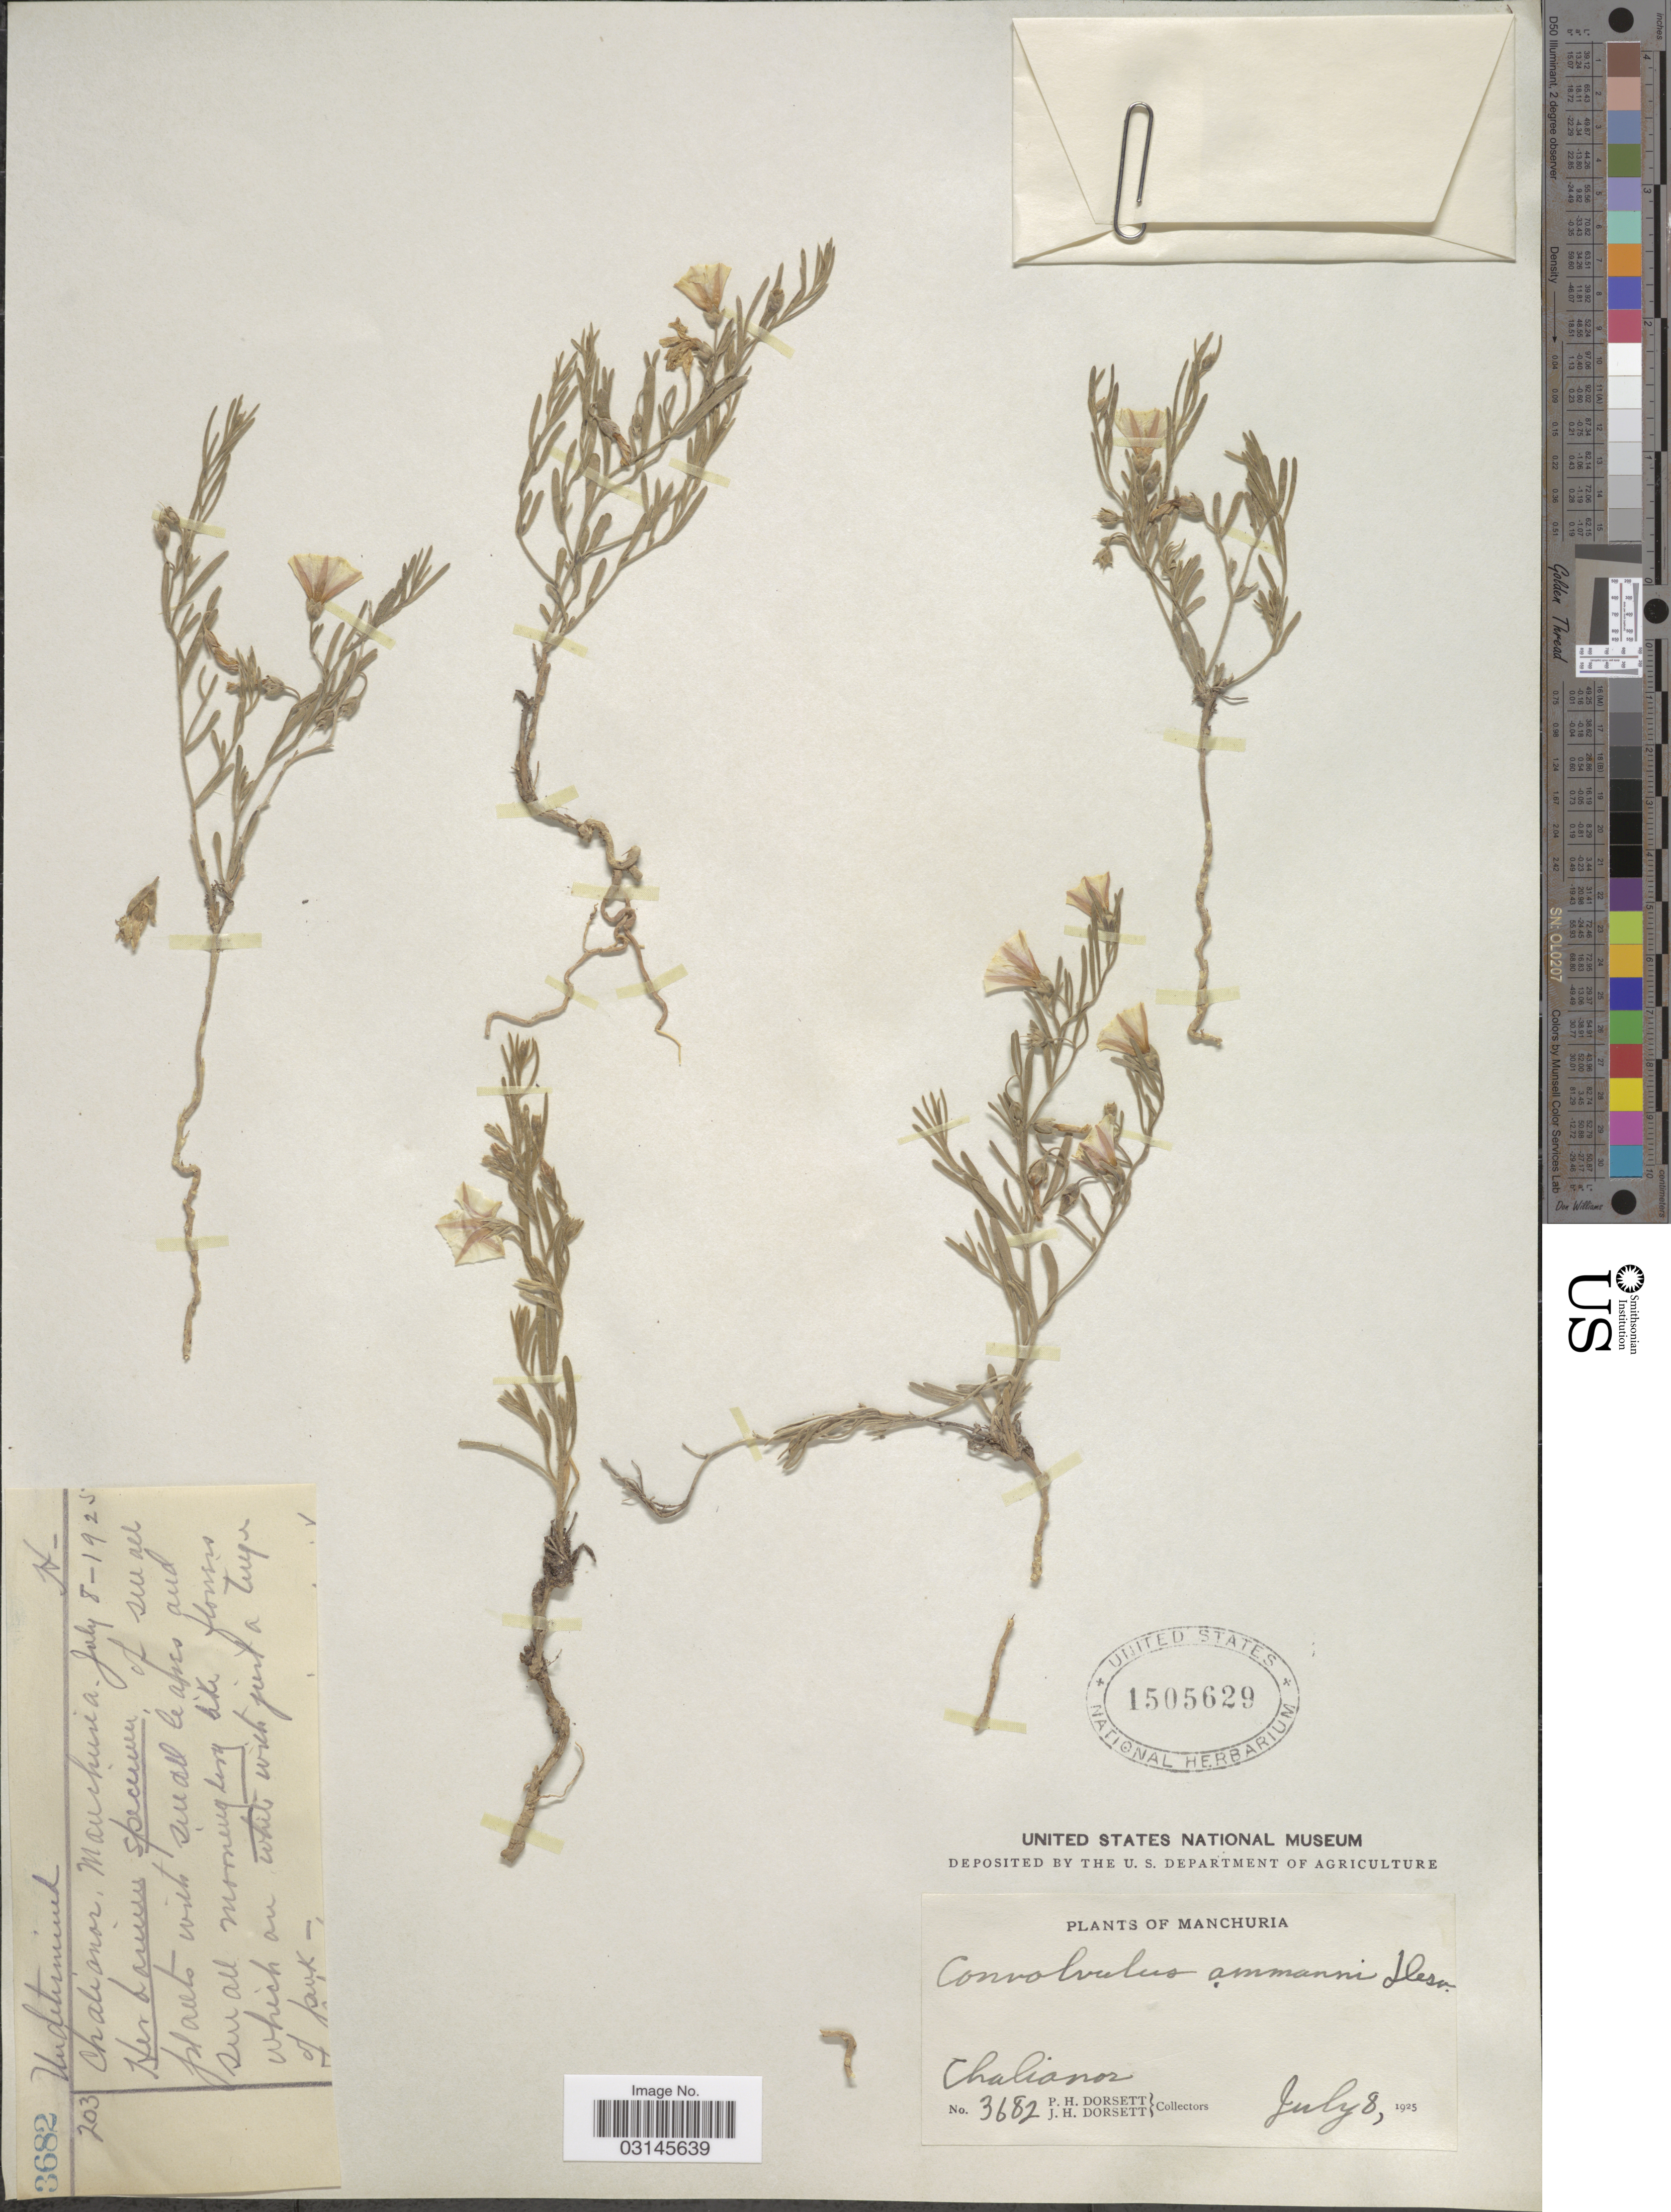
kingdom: Plantae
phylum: Tracheophyta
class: Magnoliopsida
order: Solanales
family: Convolvulaceae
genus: Convolvulus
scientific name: Convolvulus ammanii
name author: Desr.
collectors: P. H. Dorsett & J. Dorsett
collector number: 3682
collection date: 1925-07-08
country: China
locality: Manchuria. Chalianor.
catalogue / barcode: US 1505629